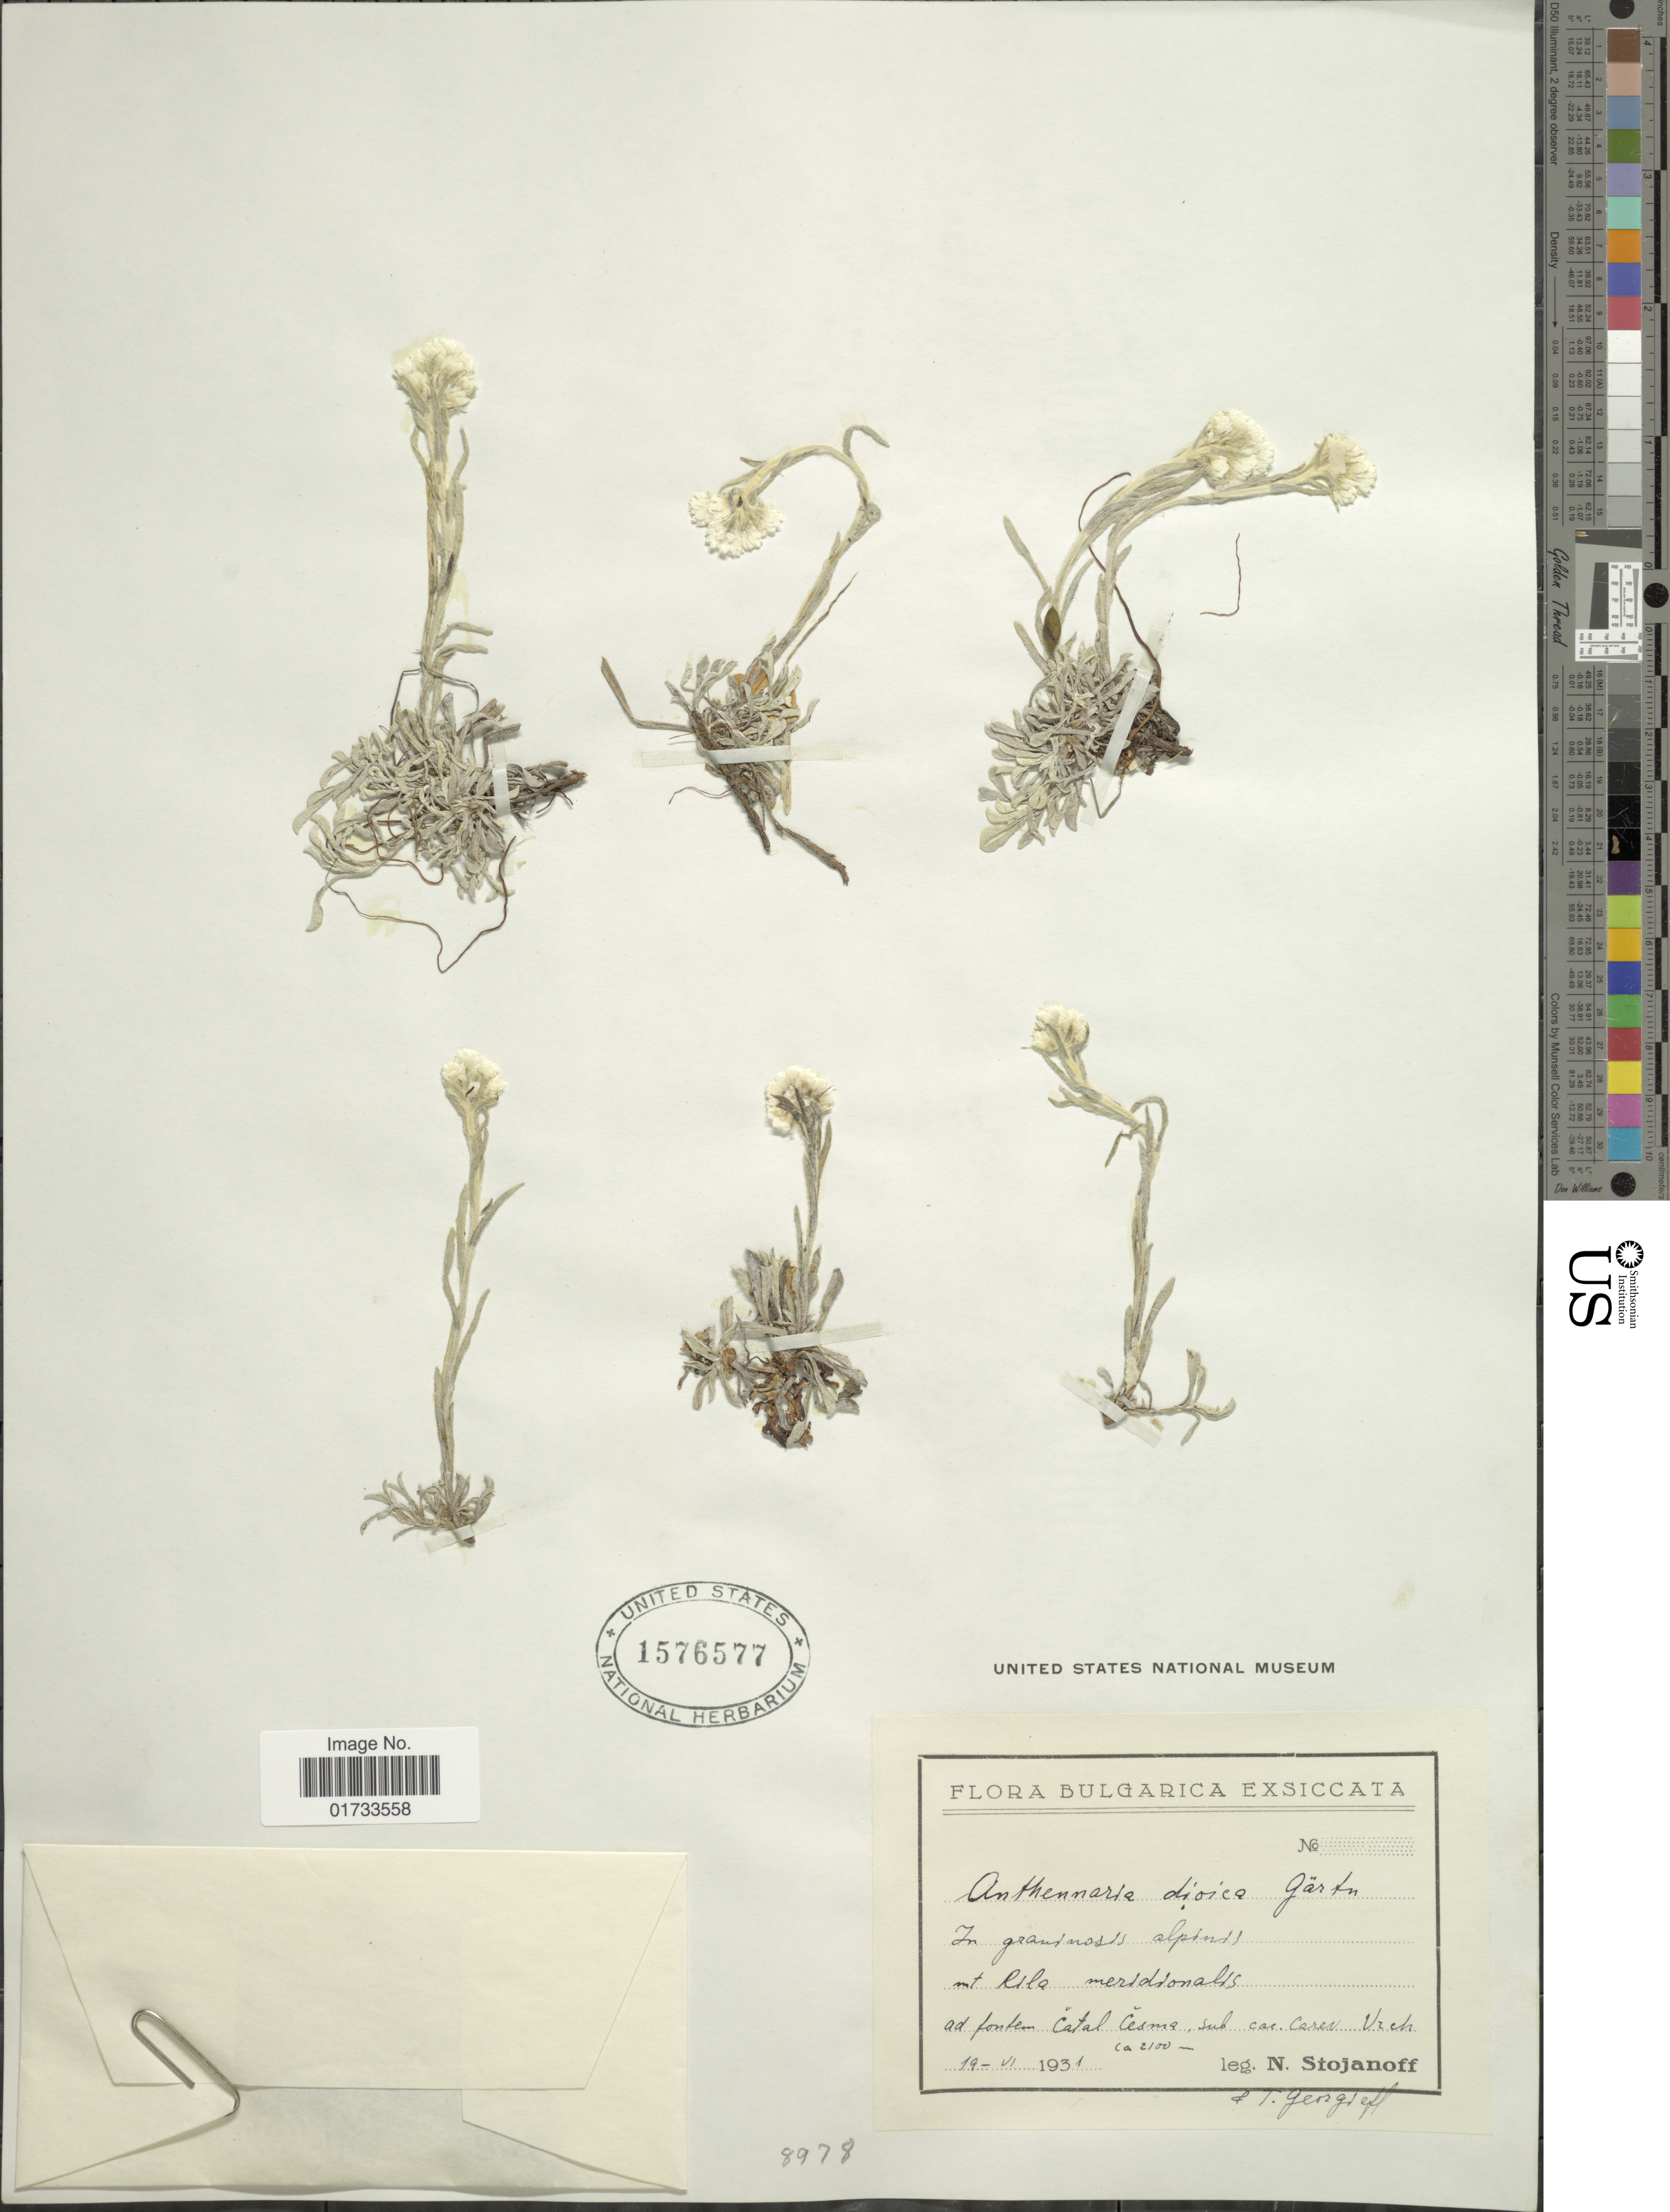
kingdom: Plantae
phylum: Tracheophyta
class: Magnoliopsida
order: Asterales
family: Asteraceae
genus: Antennaria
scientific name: Antennaria dioica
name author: (L.) Gaertn.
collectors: N. Stojanoff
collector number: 8978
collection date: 1931-06-19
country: Bulgaria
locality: In grandmoss alponds, mt. Rila meridionalis, ad fontem Catal Cesma, sub cac. Carer [interpreted]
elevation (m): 2100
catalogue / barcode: US 1576577